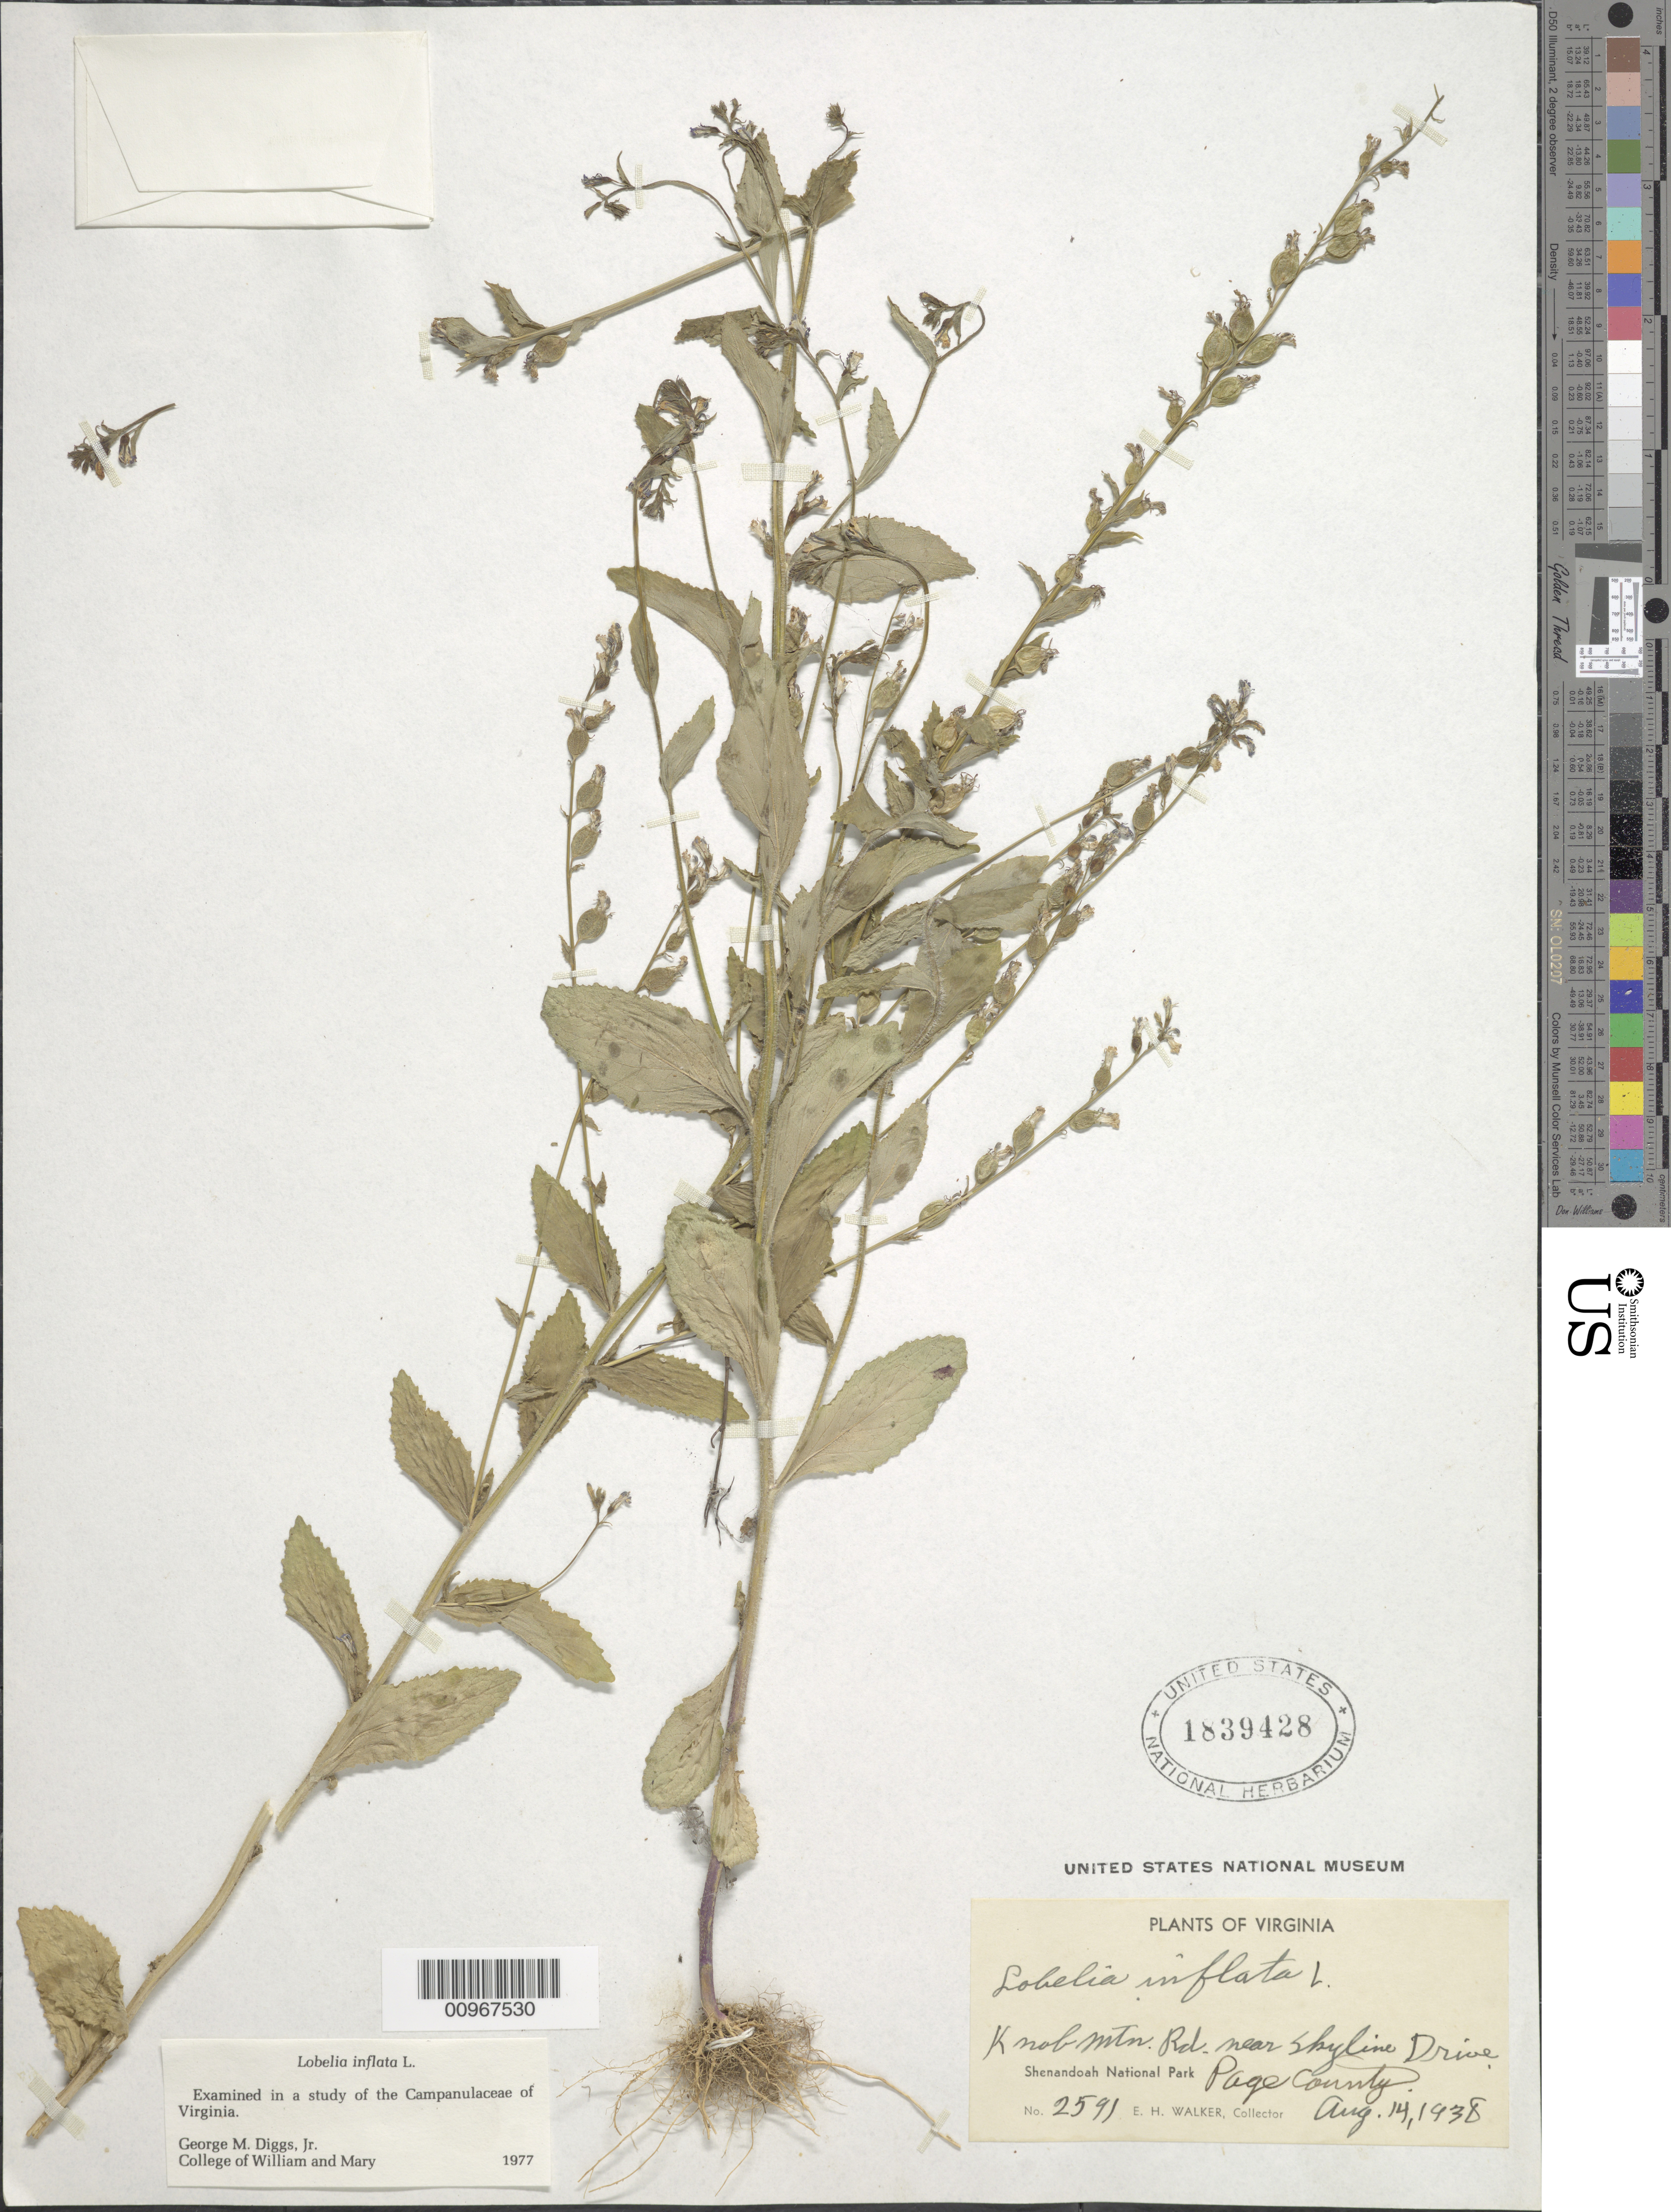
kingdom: Plantae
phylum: Tracheophyta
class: Magnoliopsida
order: Asterales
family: Campanulaceae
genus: Lobelia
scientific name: Lobelia inflata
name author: L.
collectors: E. H. Walker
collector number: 2591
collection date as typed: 14 Aug 1938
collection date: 1938-08-14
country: United States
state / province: Virginia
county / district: Page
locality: Knob Mtn. Rd. near Skyline Drive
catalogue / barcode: US 1839428